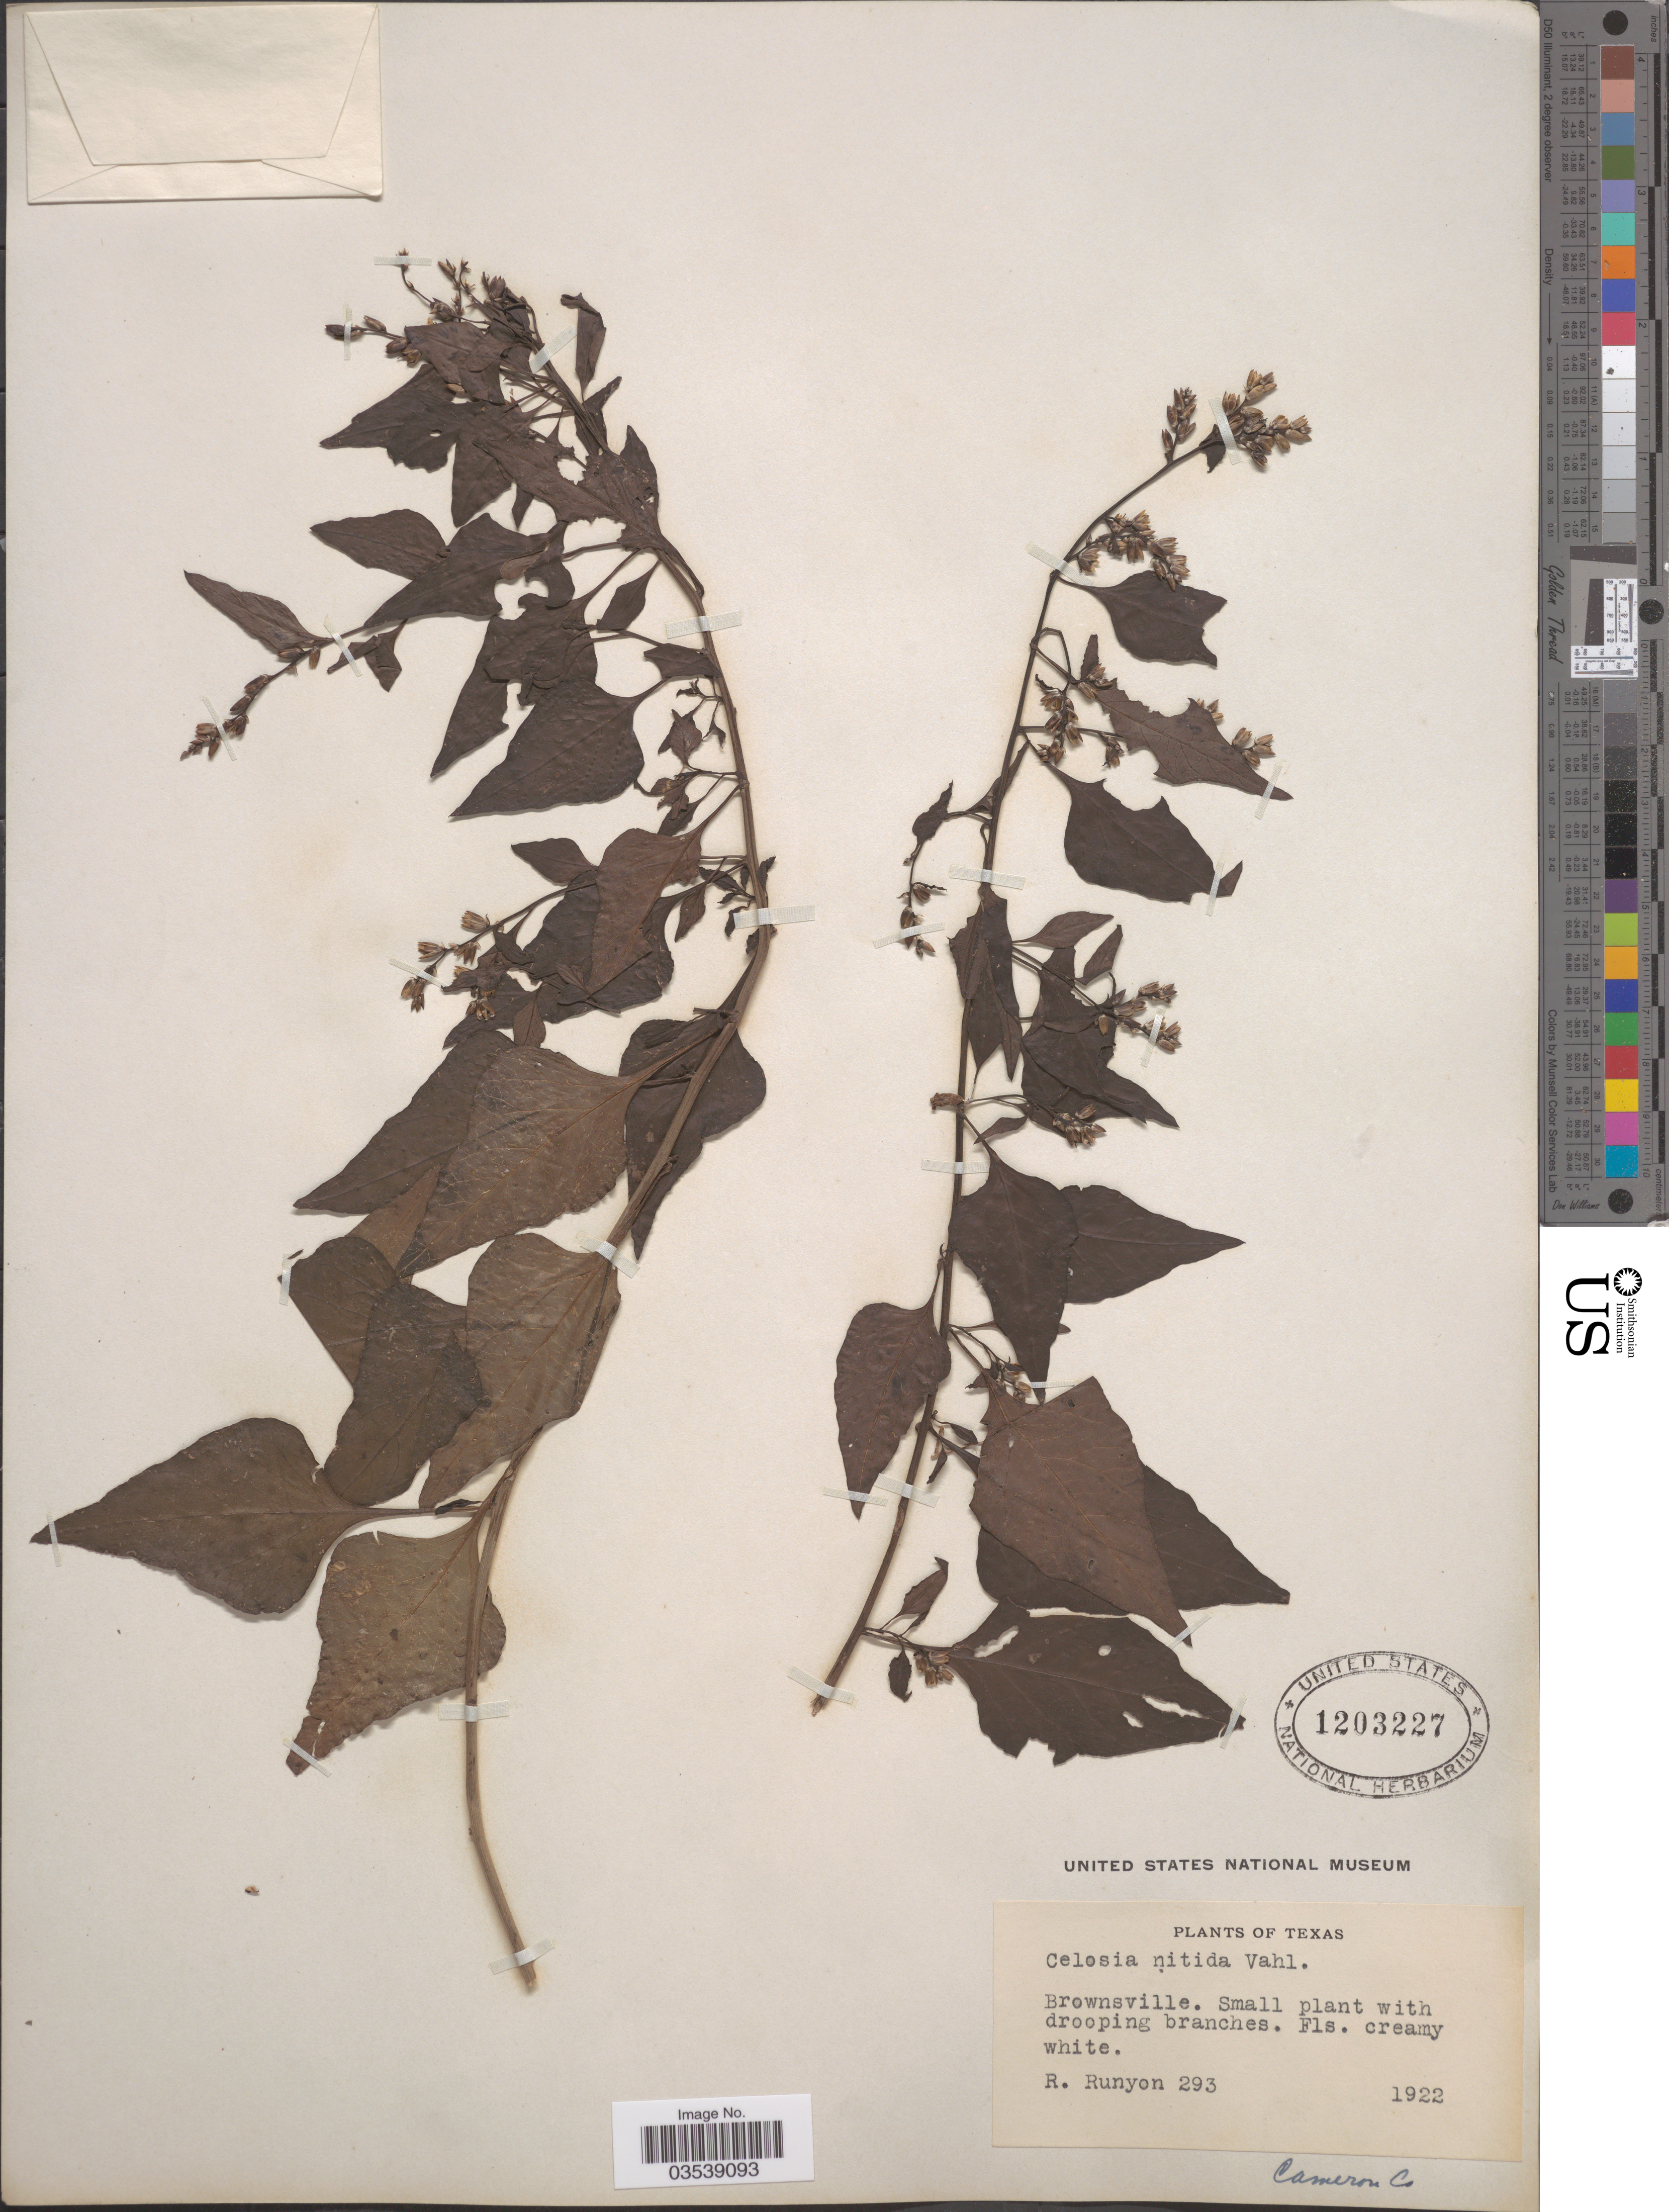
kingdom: Plantae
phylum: Tracheophyta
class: Magnoliopsida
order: Caryophyllales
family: Amaranthaceae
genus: Celosia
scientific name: Celosia nitida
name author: Vahl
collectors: R. Runyon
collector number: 293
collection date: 1922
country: United States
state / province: Texas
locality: Brownsville. Cameron Co.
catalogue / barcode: US 1203227